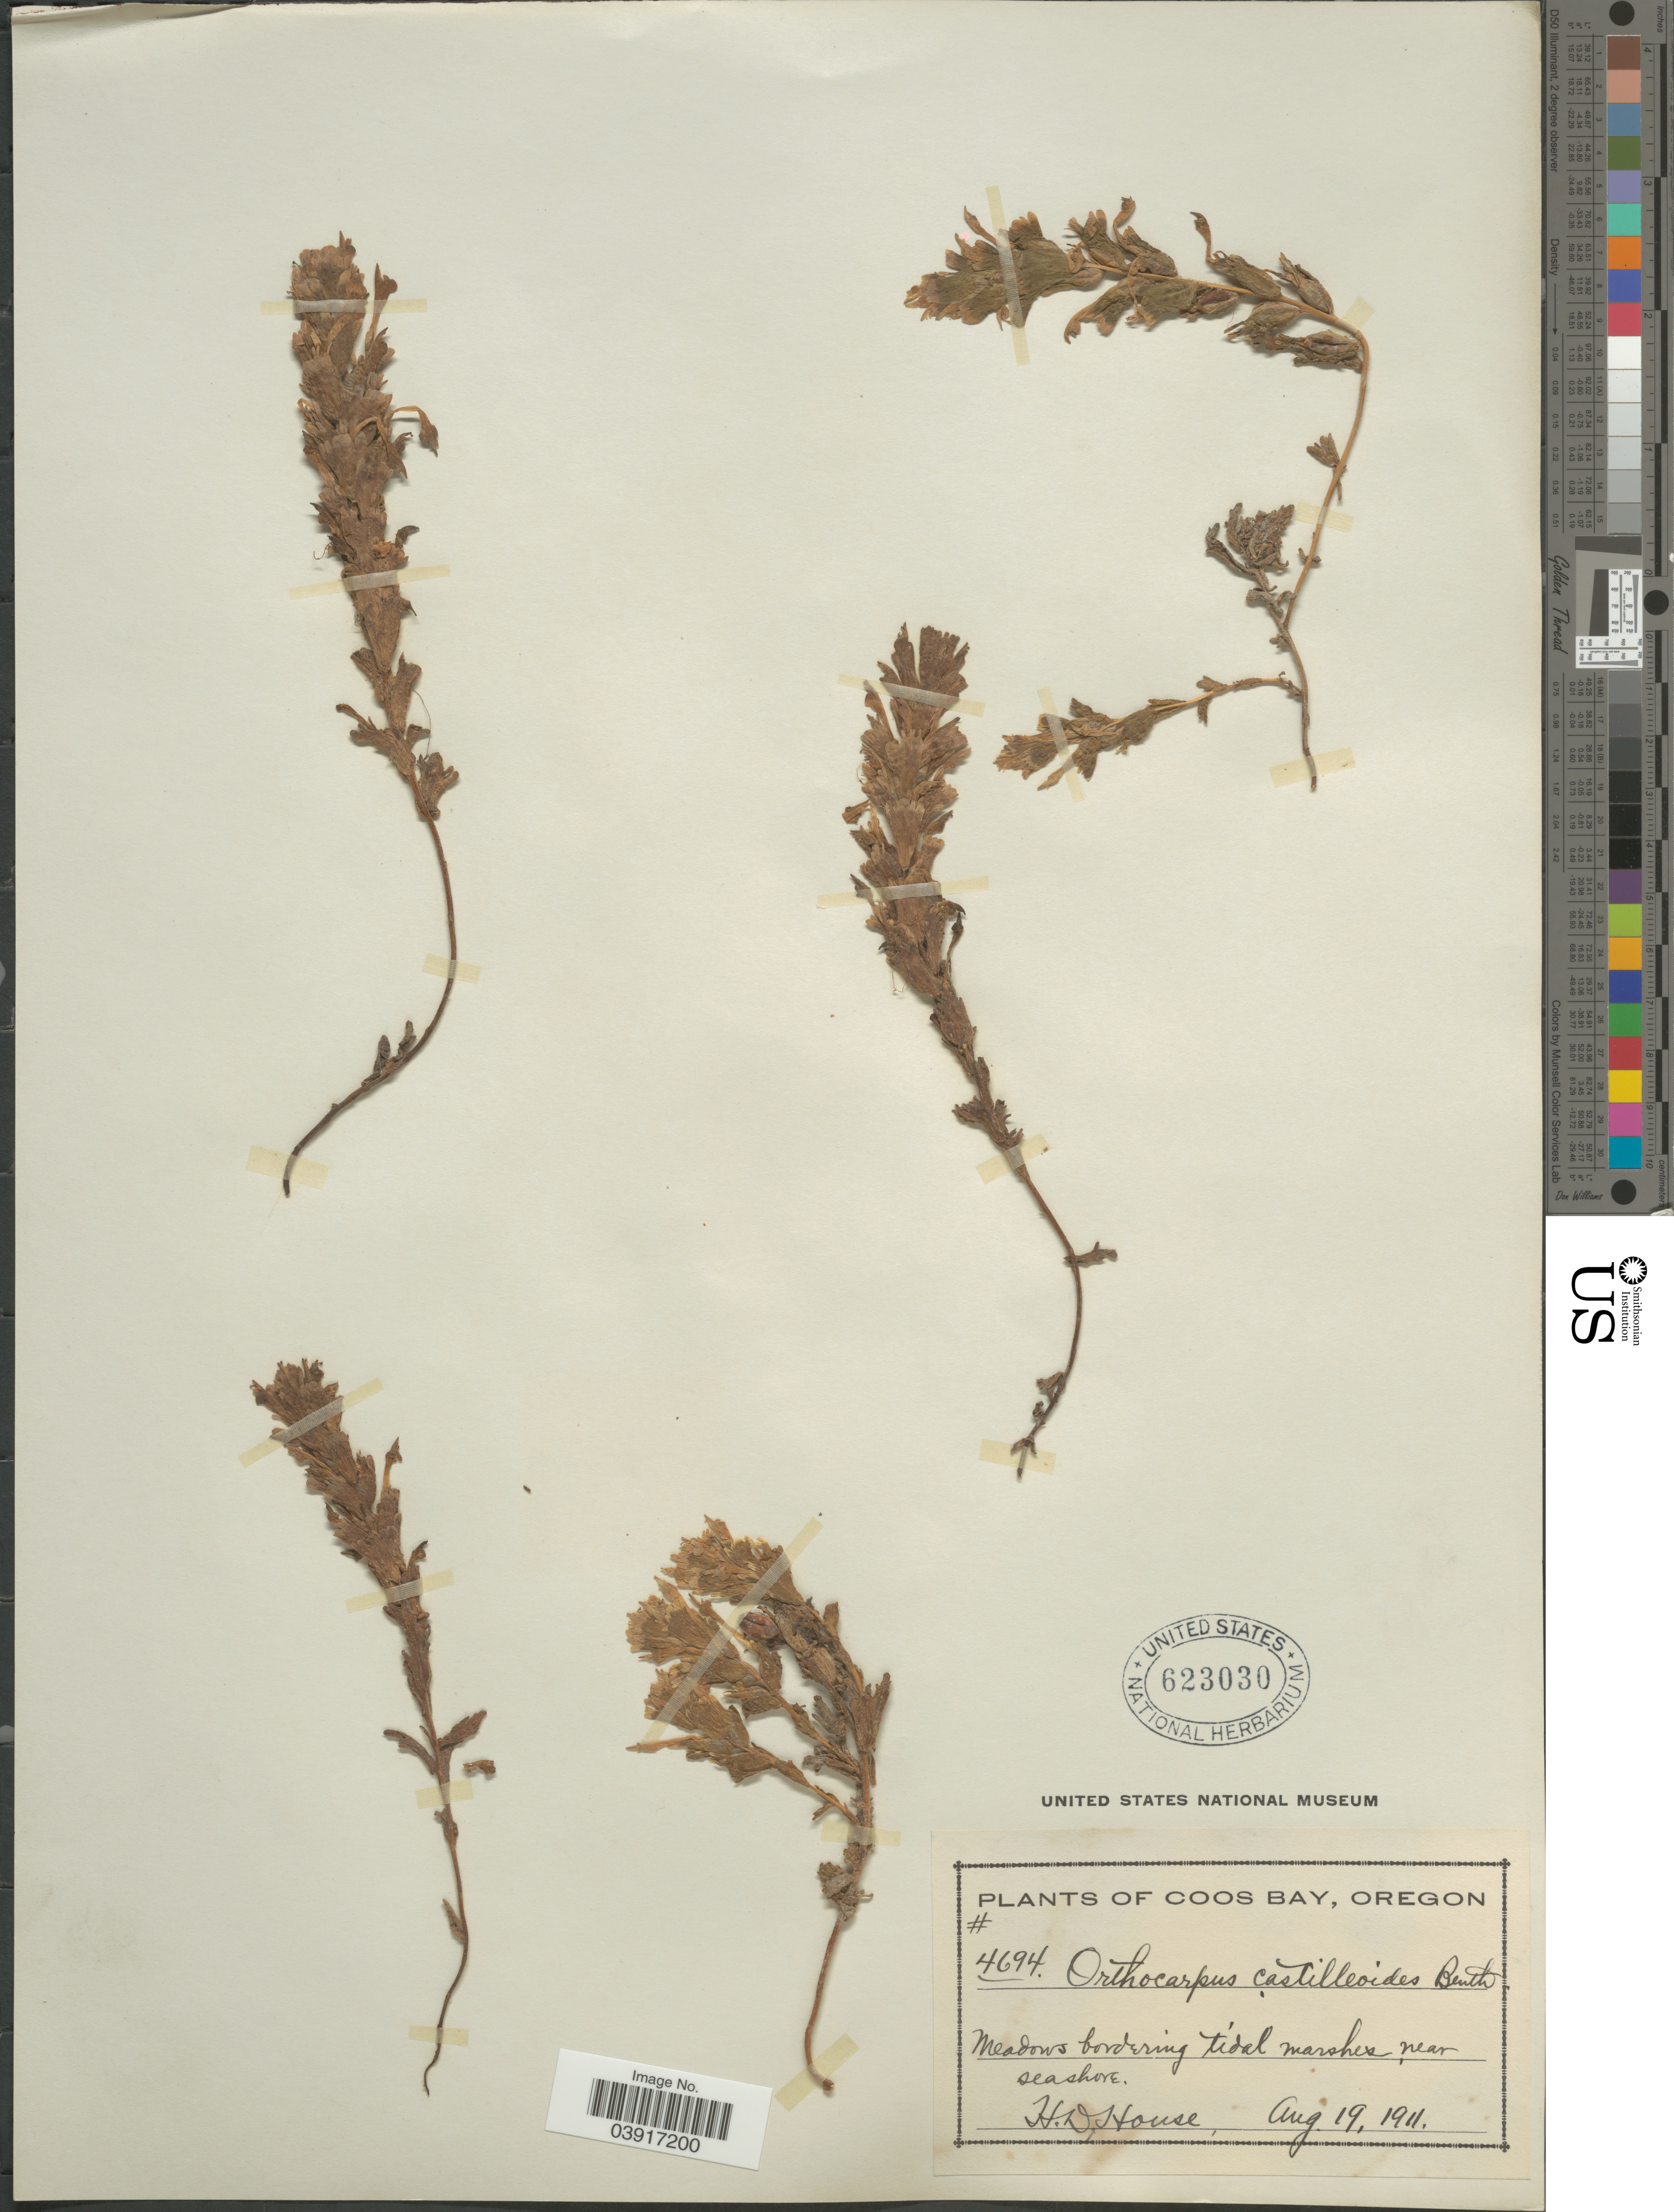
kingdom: Plantae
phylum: Tracheophyta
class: Magnoliopsida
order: Lamiales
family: Orobanchaceae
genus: Orthocarpus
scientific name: Orthocarpus castillejoides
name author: Benth.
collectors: H. D. House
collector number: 4694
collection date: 1911-08-19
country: United States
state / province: Oregon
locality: Coos Bay. Near seashore.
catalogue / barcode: US 623030